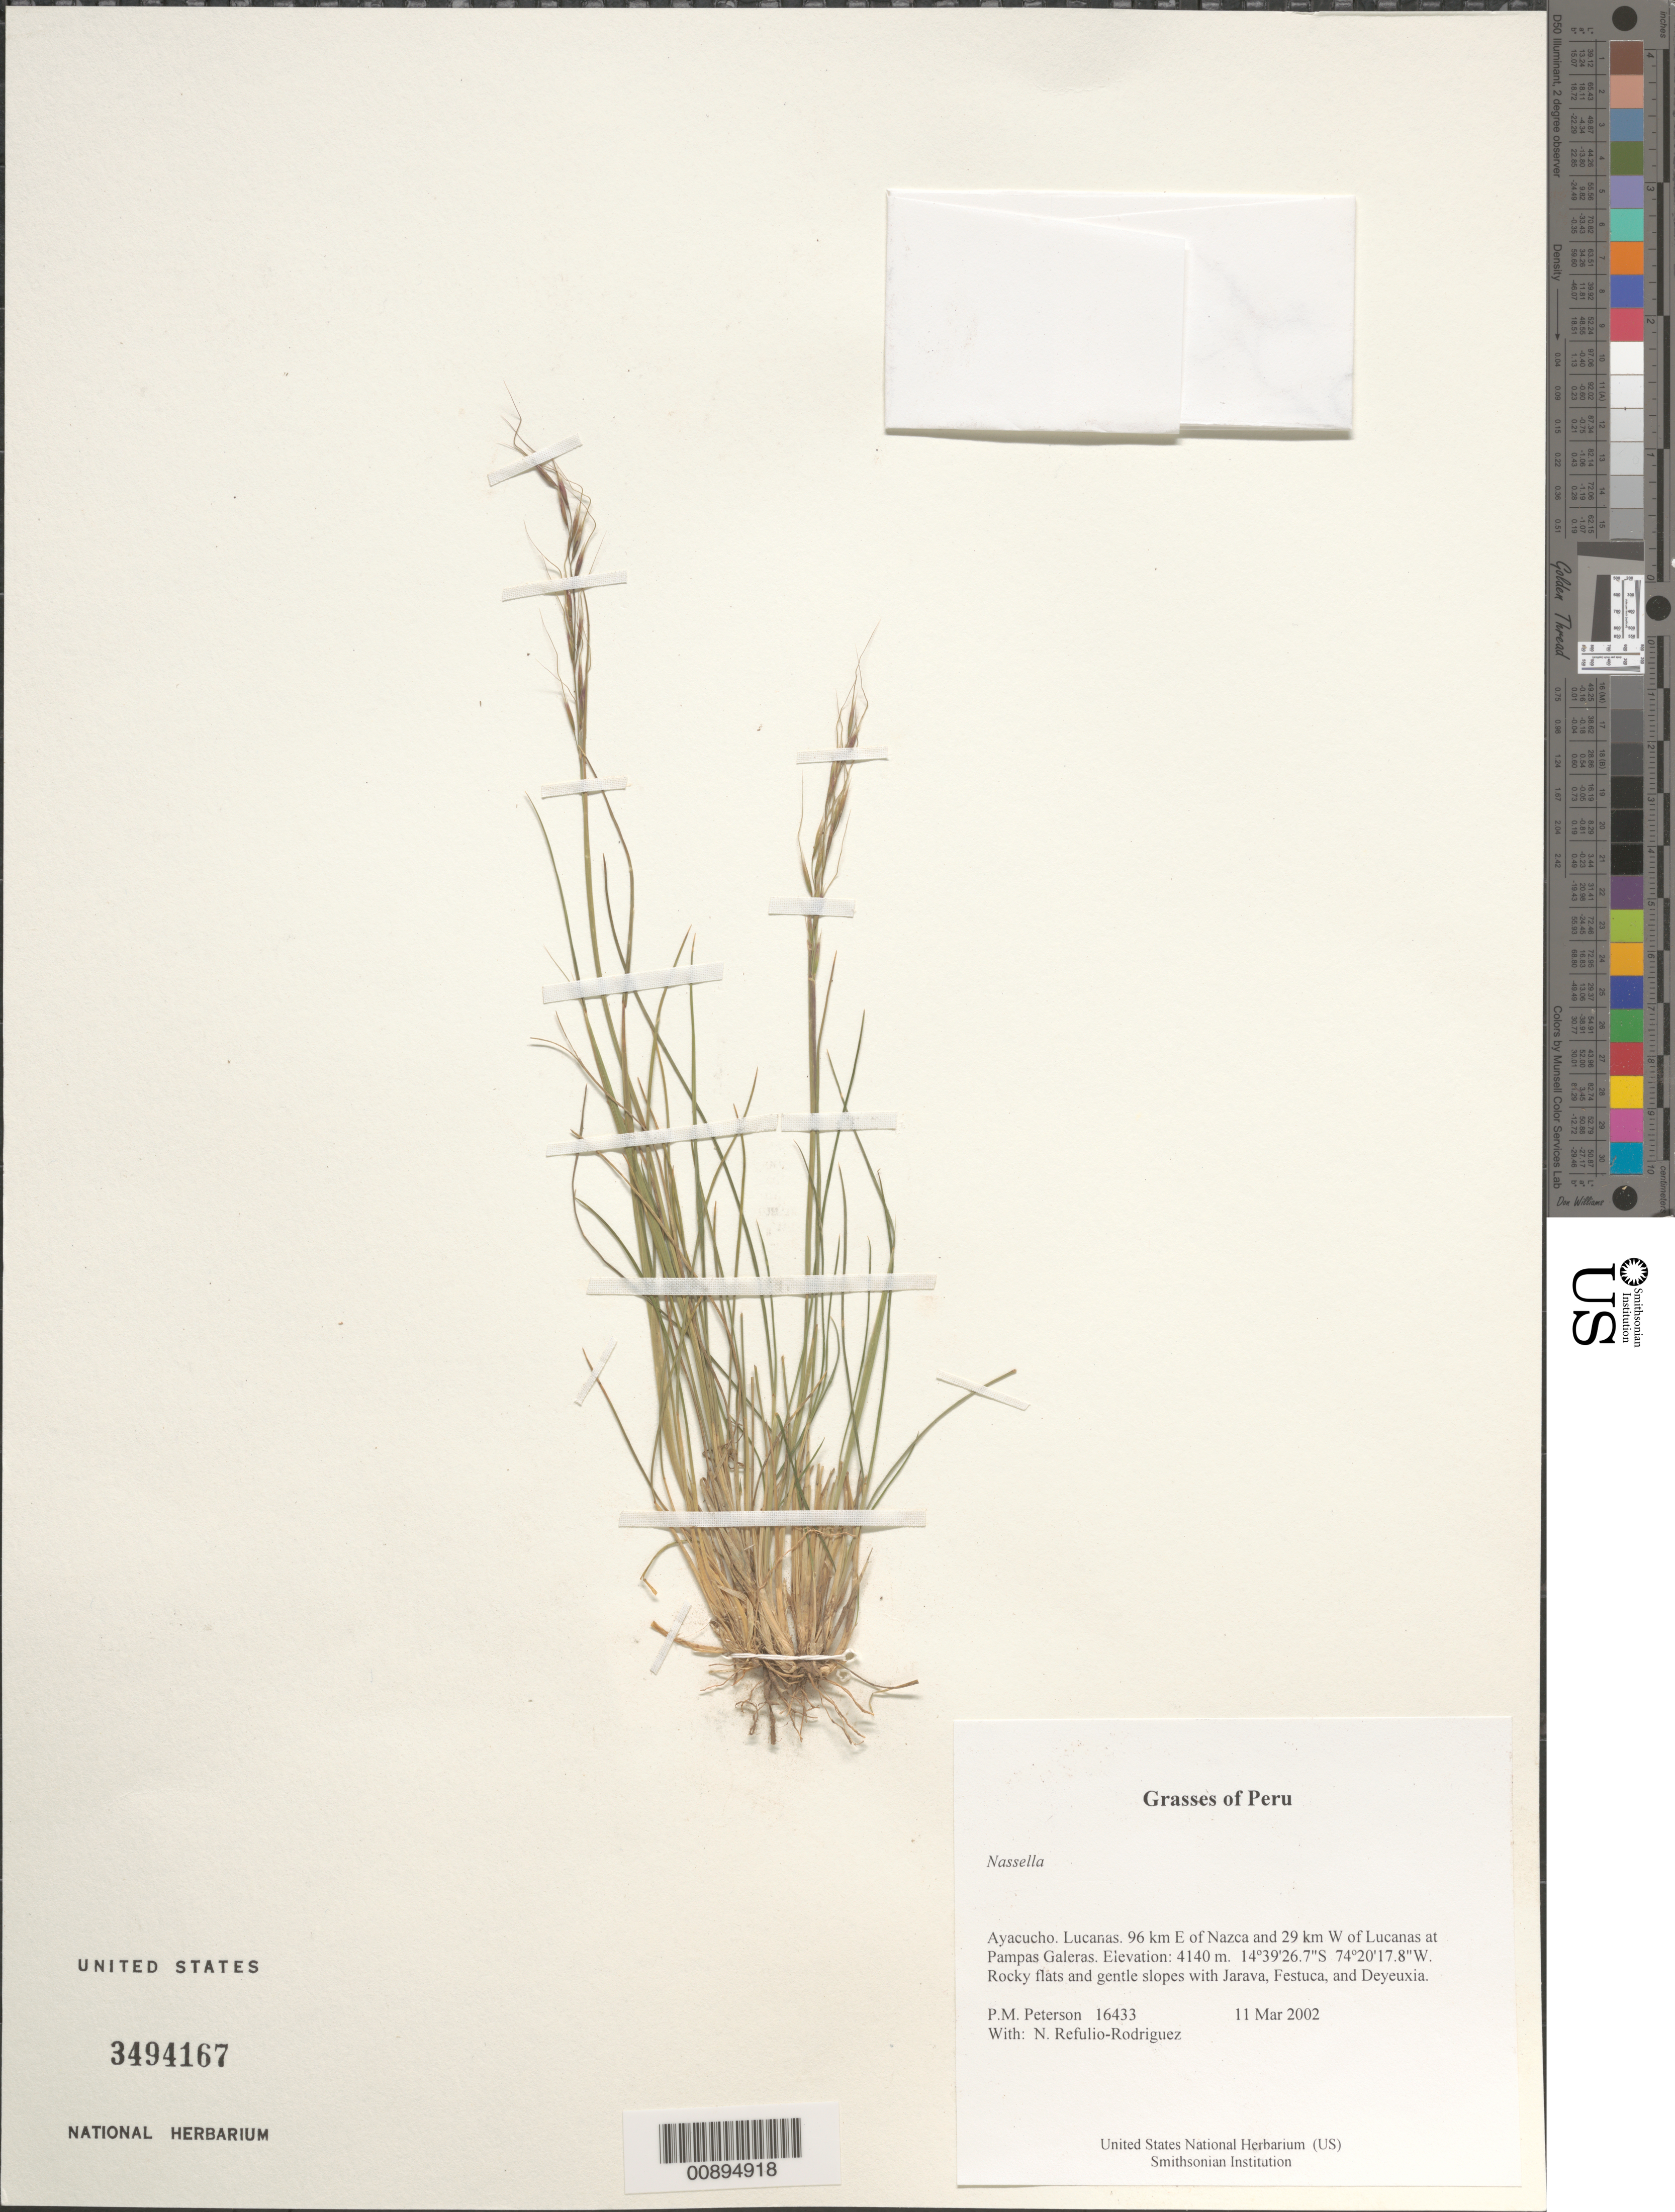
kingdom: Plantae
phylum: Tracheophyta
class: Liliopsida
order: Poales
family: Poaceae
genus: Nassella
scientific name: Nassella sp.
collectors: P. M. Peterson & N. Refulio-Rodríguez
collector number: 16433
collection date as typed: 11 Mar 2002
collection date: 2002-03-11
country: Peru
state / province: Ayacucho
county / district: Lucanas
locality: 96 km E of Nazca and 29 km W of Lucanas at Pampas Galeras.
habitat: Rocky flats and gentle slopes with ~Jarava, Festuca, and Deyeuxia~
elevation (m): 4140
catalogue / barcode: US 3494167